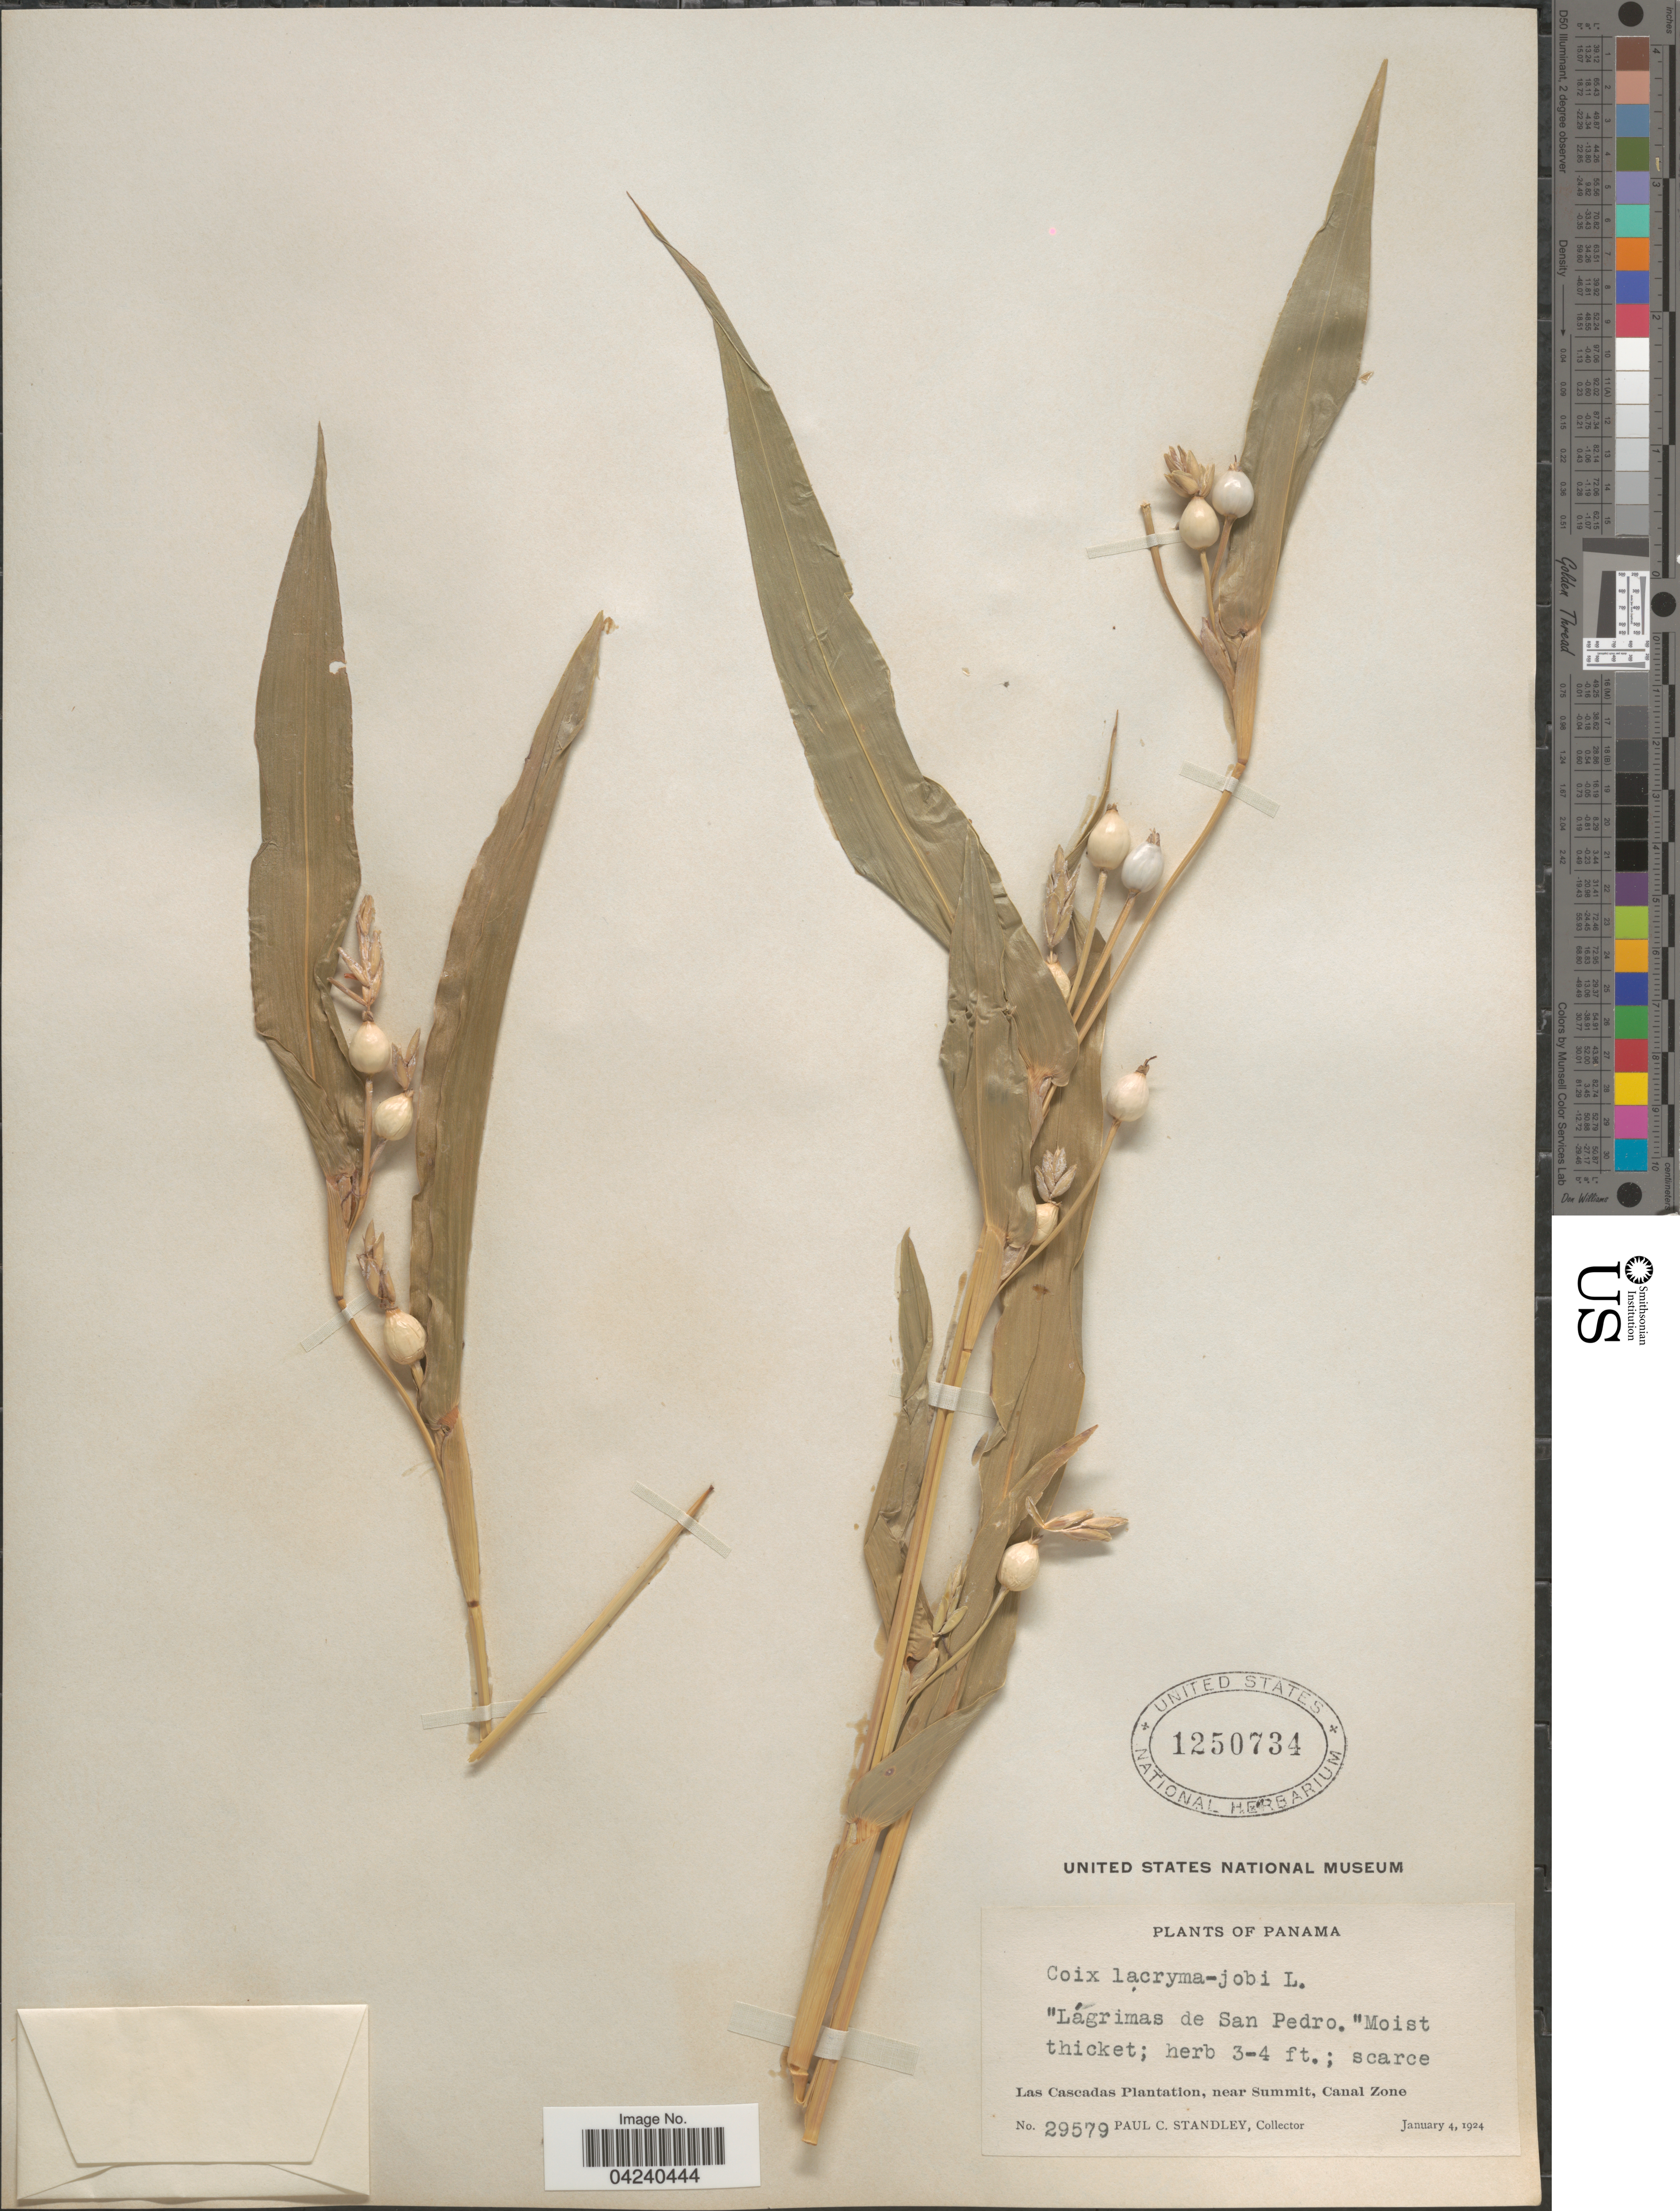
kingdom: Plantae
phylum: Tracheophyta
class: Liliopsida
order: Poales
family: Poaceae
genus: Coix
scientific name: Coix lacryma-jobi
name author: L.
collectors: P. C. Standley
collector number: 29579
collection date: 1924-01-04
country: Panama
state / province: Colón / Panamá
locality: Moist thicket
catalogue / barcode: US 1250734